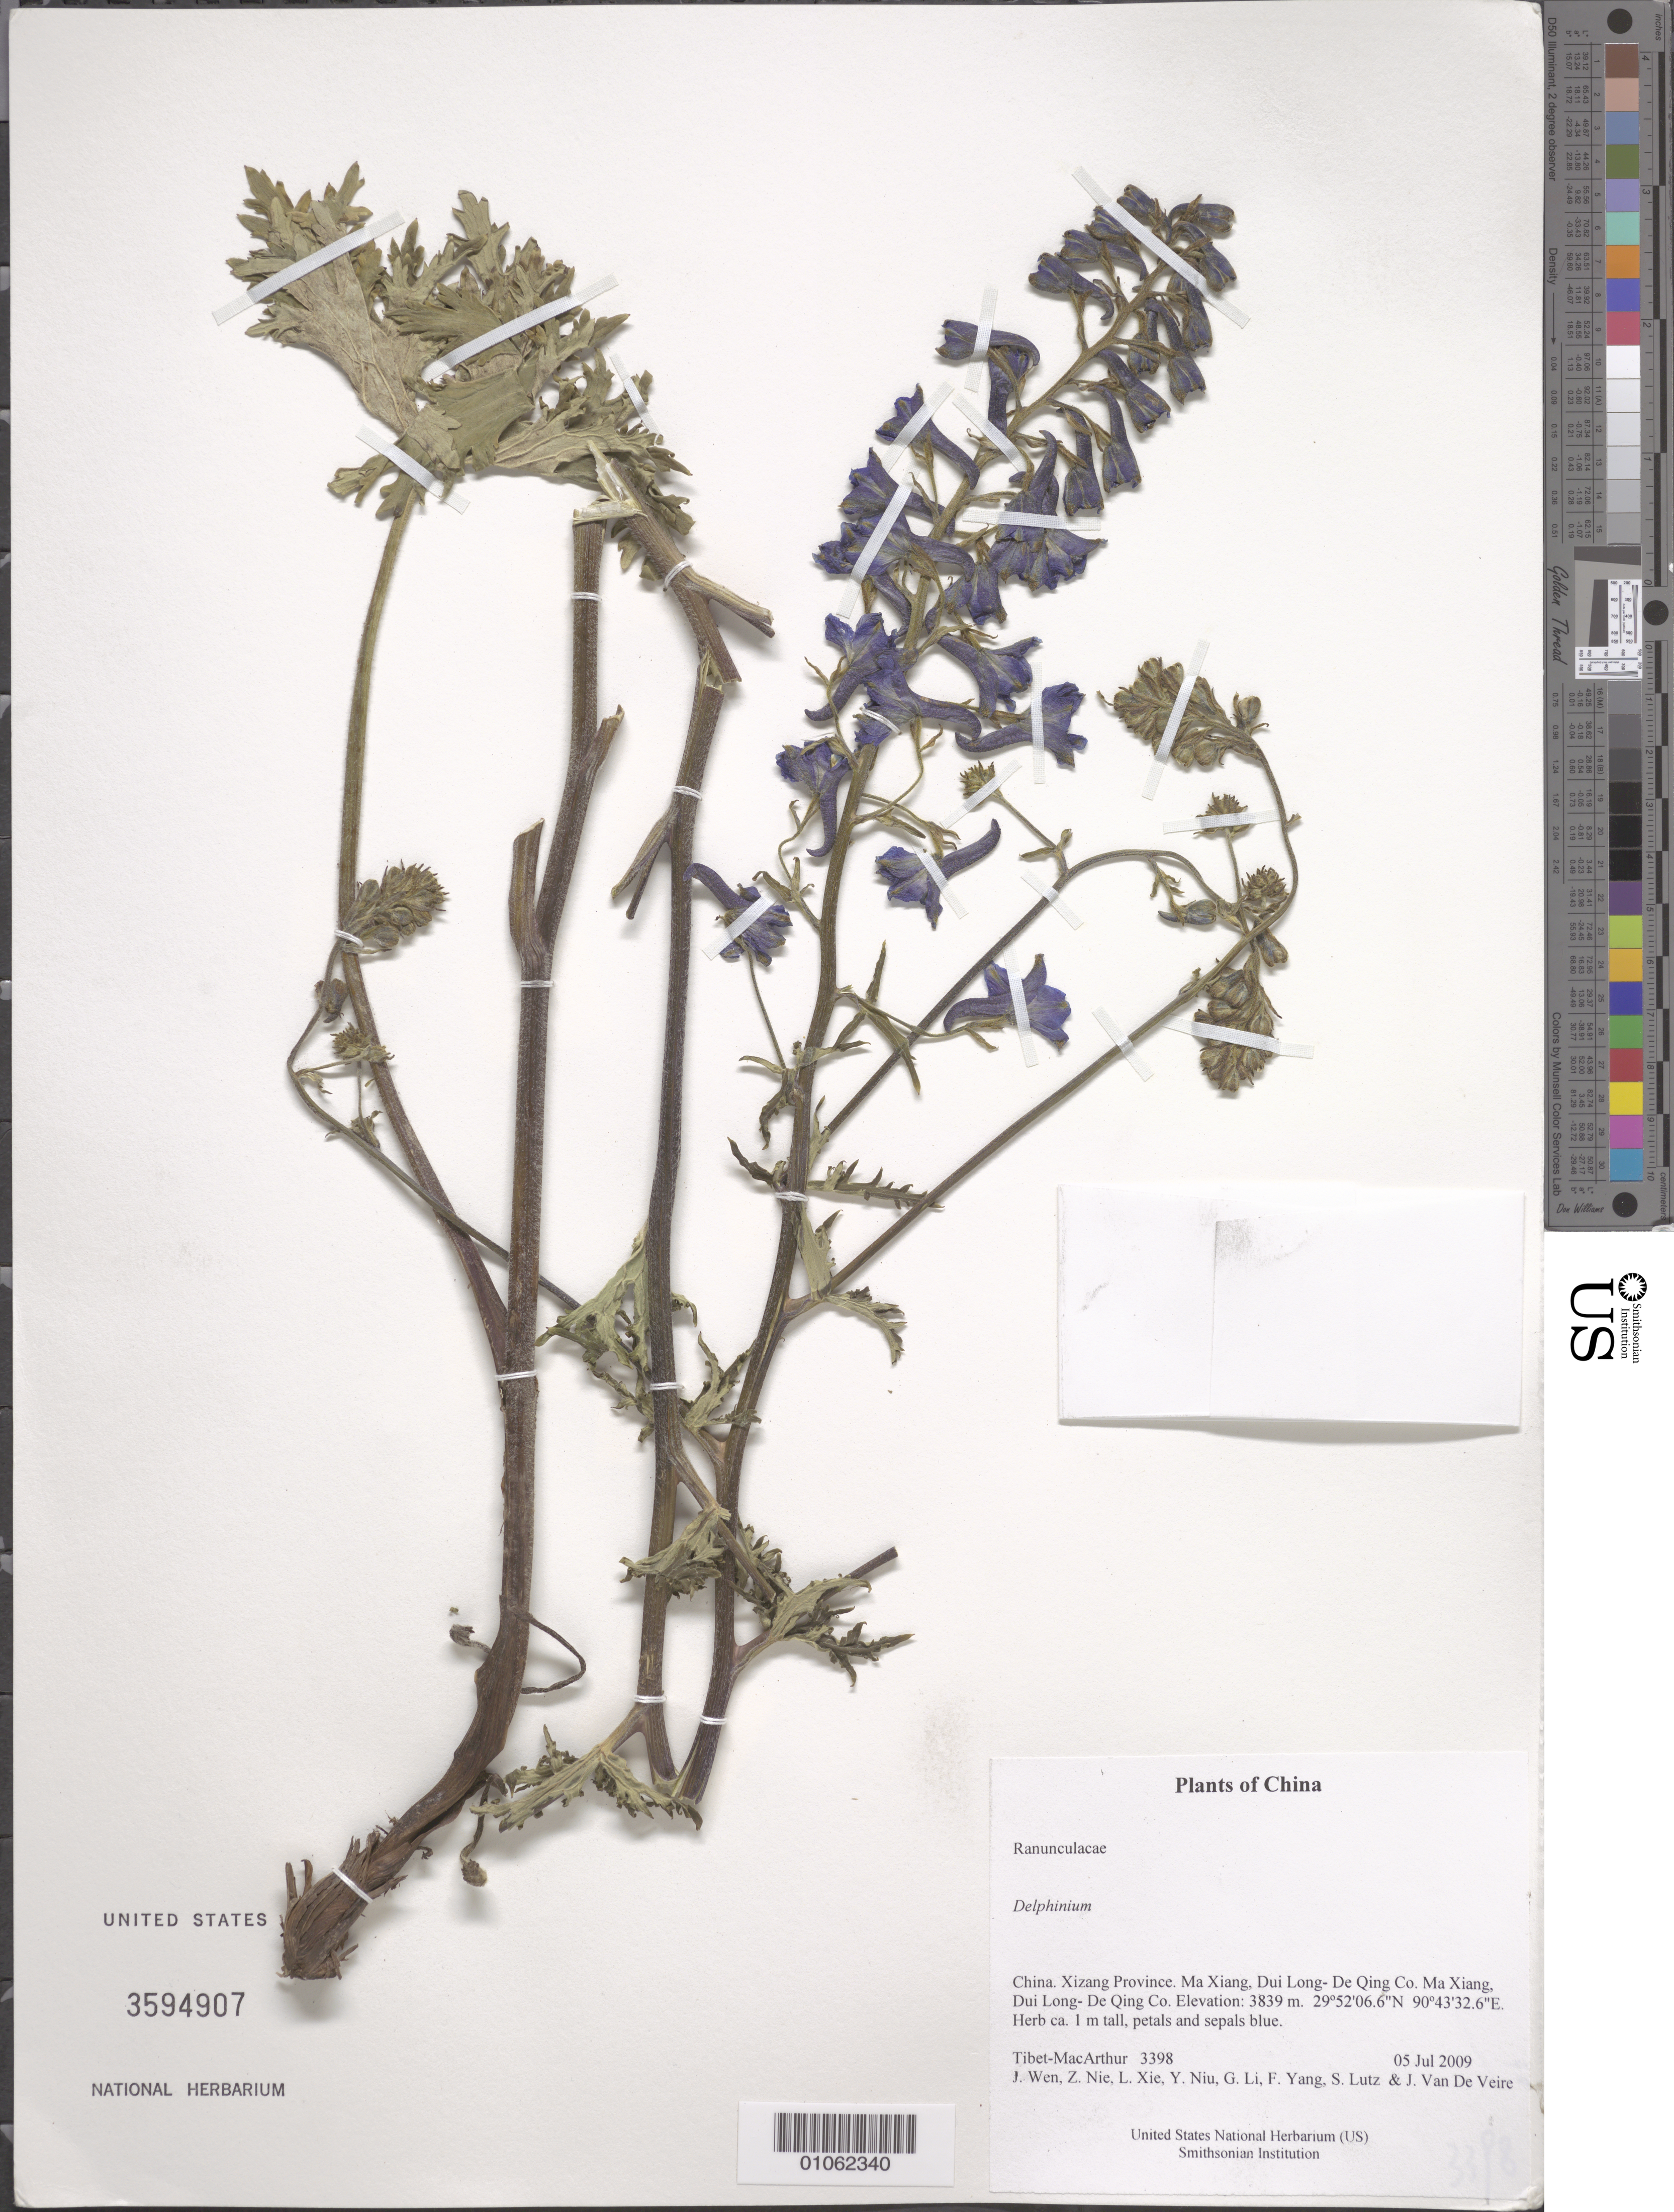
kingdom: Plantae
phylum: Tracheophyta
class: Magnoliopsida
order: Ranunculales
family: Ranunculaceae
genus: Delphinium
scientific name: Delphinium sp.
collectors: Tibet-MacArthur, J. Wen, Z. Nie, L. Xie, Y. Niu, G. Li, F. Yang, S. Lutz & J. Van De Veire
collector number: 3398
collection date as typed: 05 Jul 2009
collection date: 2009-07-05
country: China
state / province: Xizang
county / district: Ma Xiang, Dui Long- De Qing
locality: Ma Xiang, Dui Long- De Qing Co.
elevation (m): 3839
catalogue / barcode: US 3594907